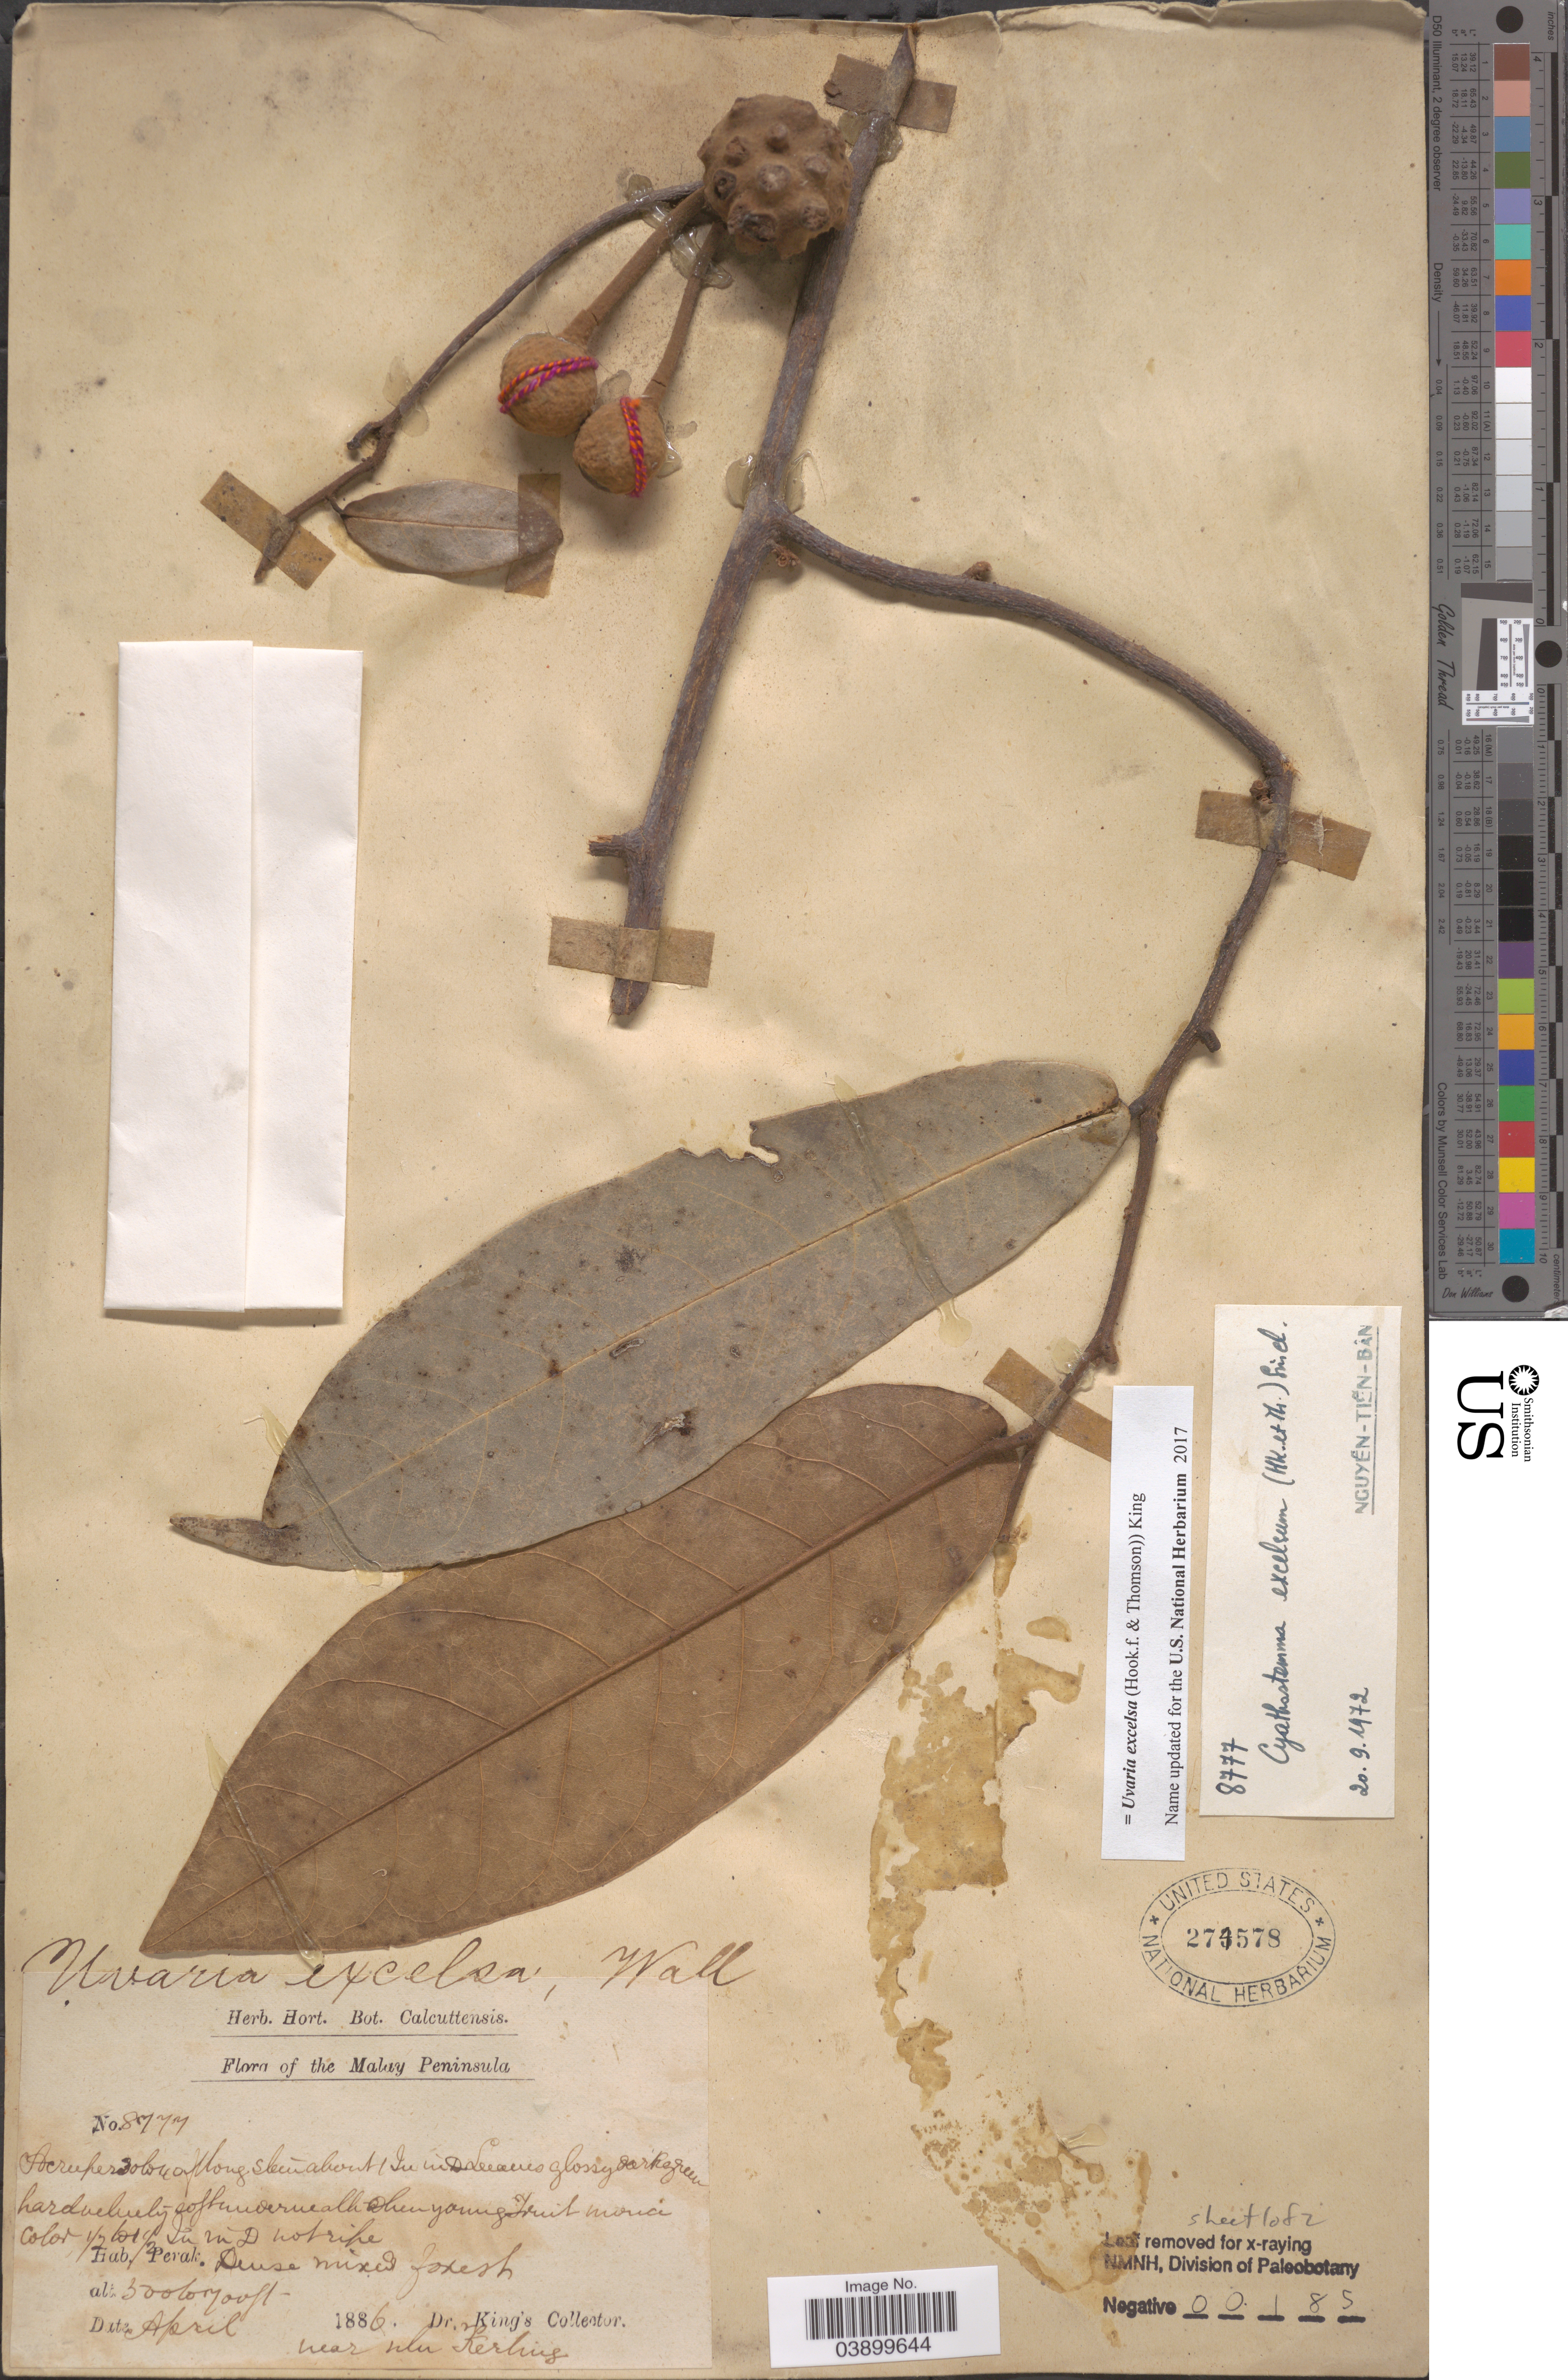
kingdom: Plantae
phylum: Tracheophyta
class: Magnoliopsida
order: Magnoliales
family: Annonaceae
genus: Uvaria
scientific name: Uvaria excelsa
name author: (Hook. f. & Thomson) King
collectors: Dr. King's collector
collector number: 8777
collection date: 1866-04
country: Malaysia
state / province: Perak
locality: The Malay Peninsula. Perak, Dense mixed forests Near ulu Kerling.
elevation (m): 152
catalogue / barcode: US 274578